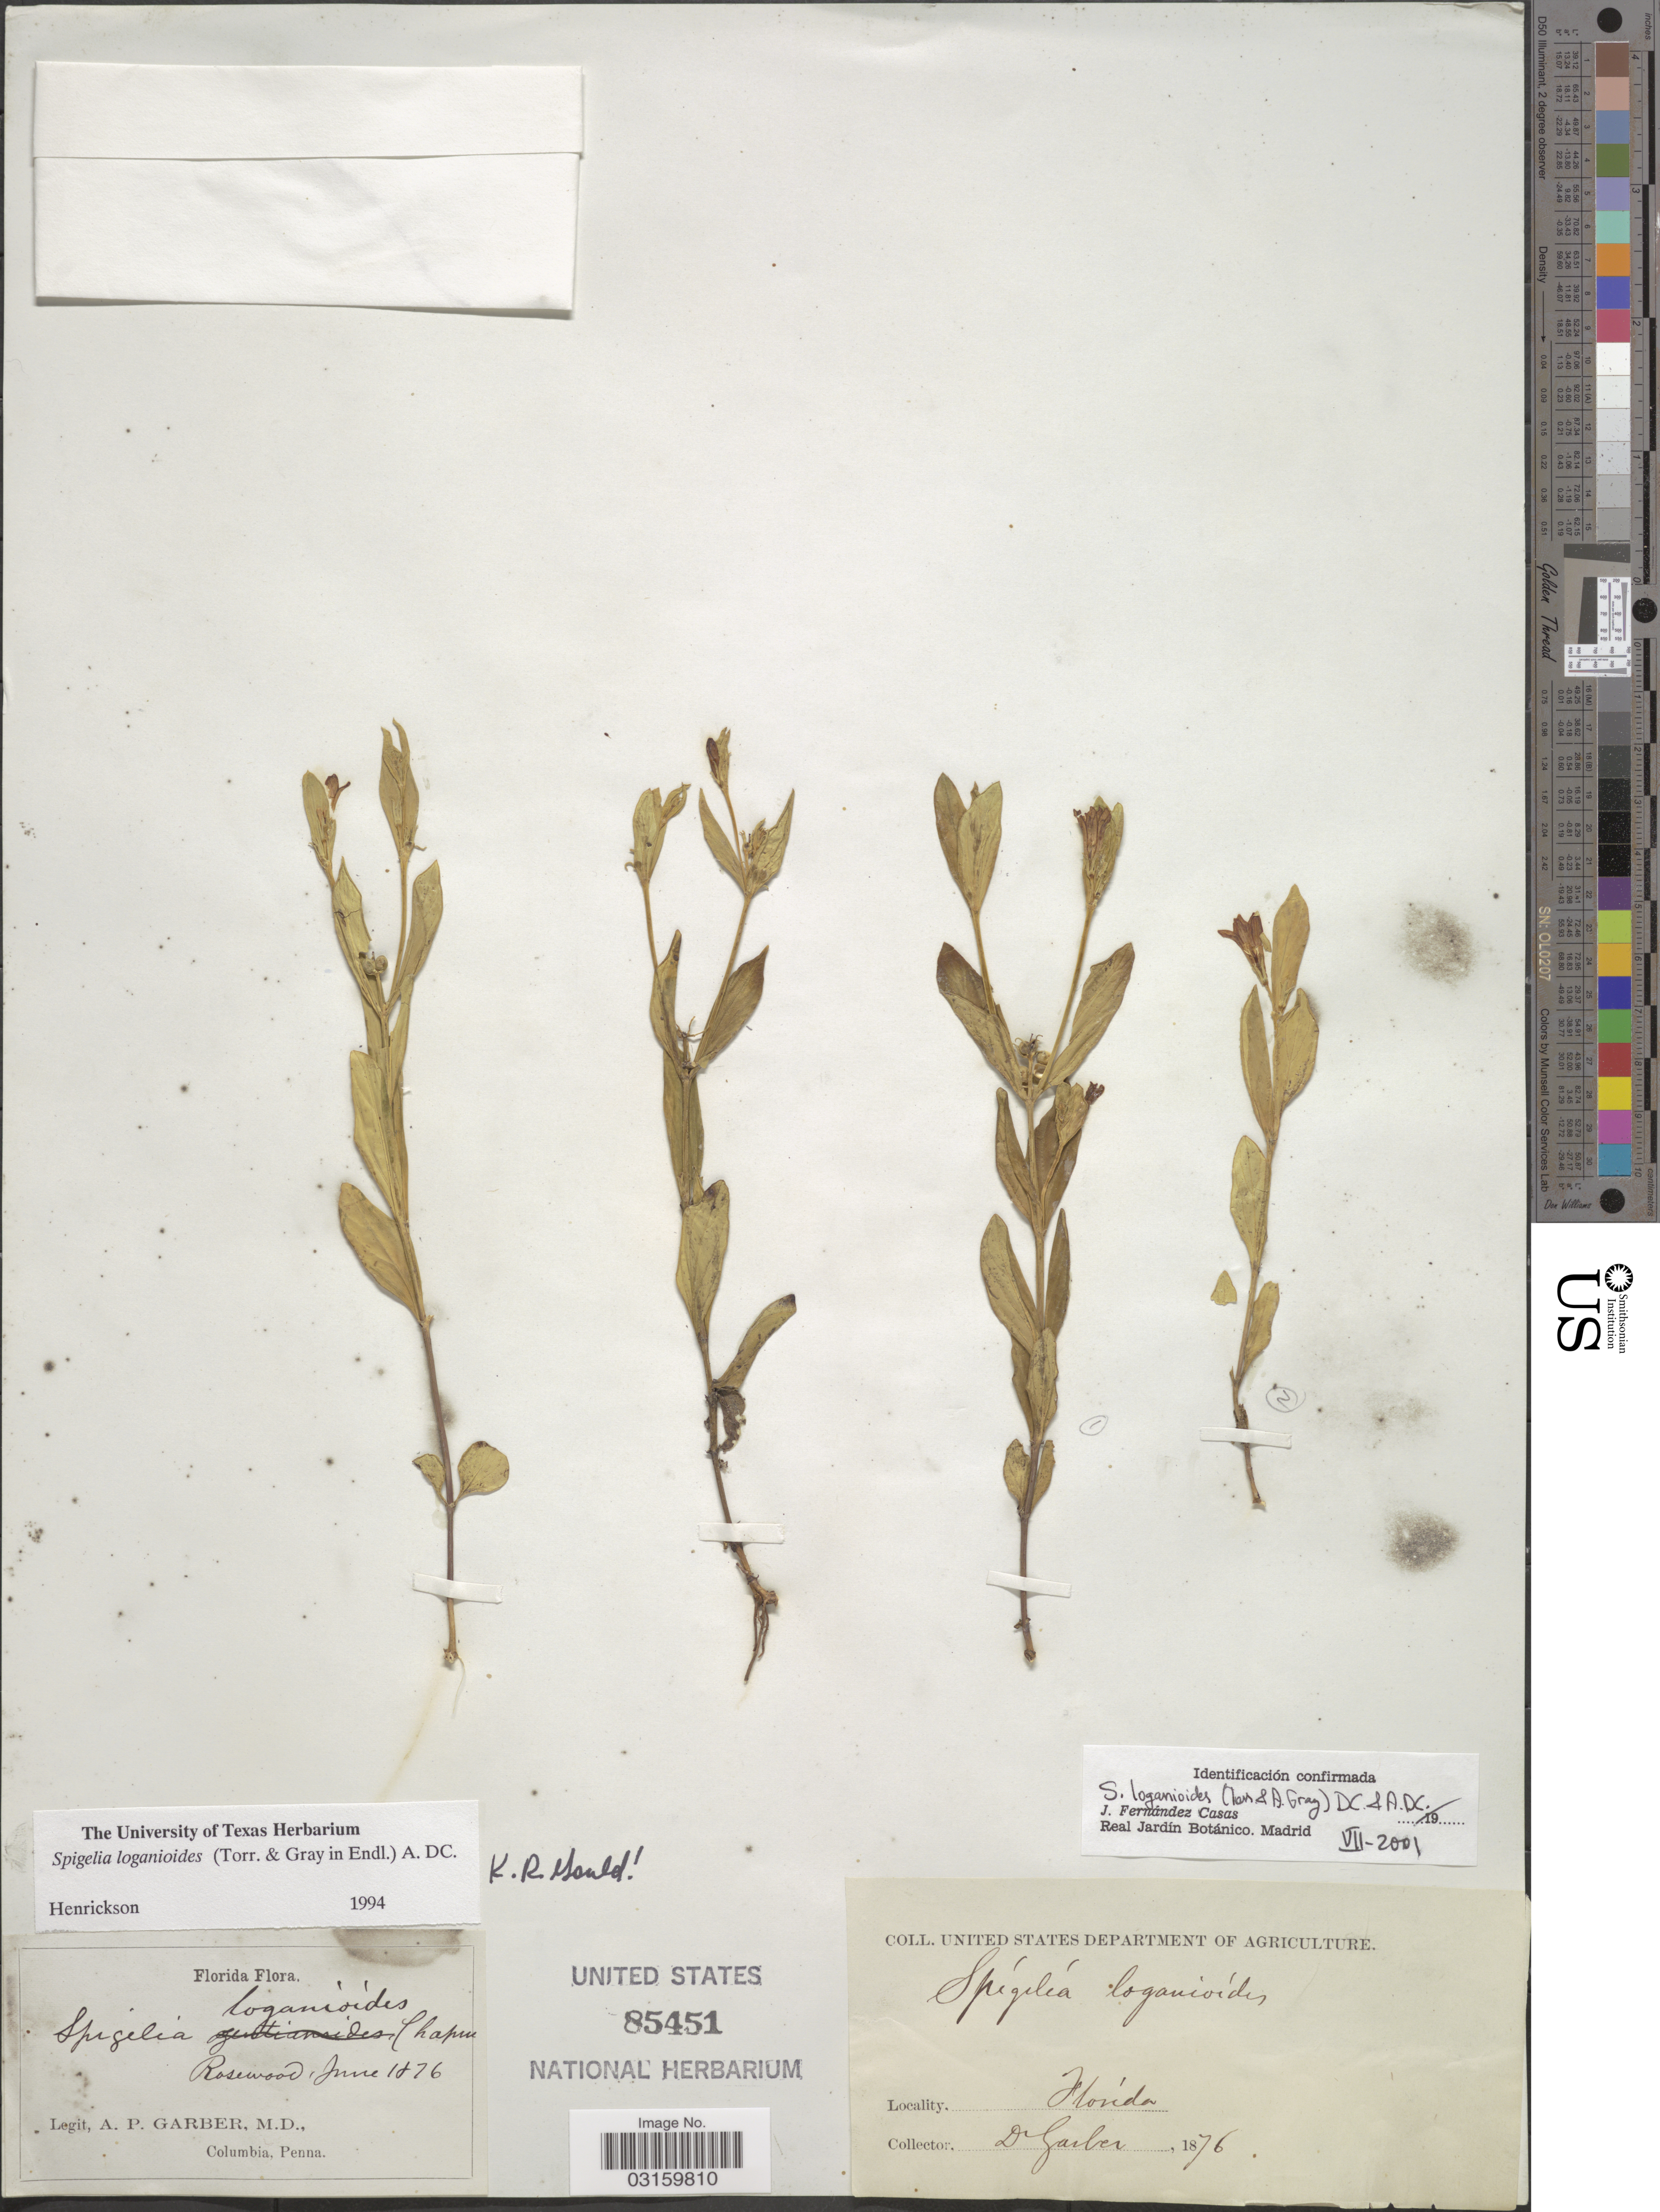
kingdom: Plantae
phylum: Tracheophyta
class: Magnoliopsida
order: Gentianales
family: Loganiaceae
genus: Spigelia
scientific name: Spigelia loganioides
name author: A. DC.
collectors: A. P. Garber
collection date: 1876-06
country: United States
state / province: Florida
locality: Rosewood.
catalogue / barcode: US 85451